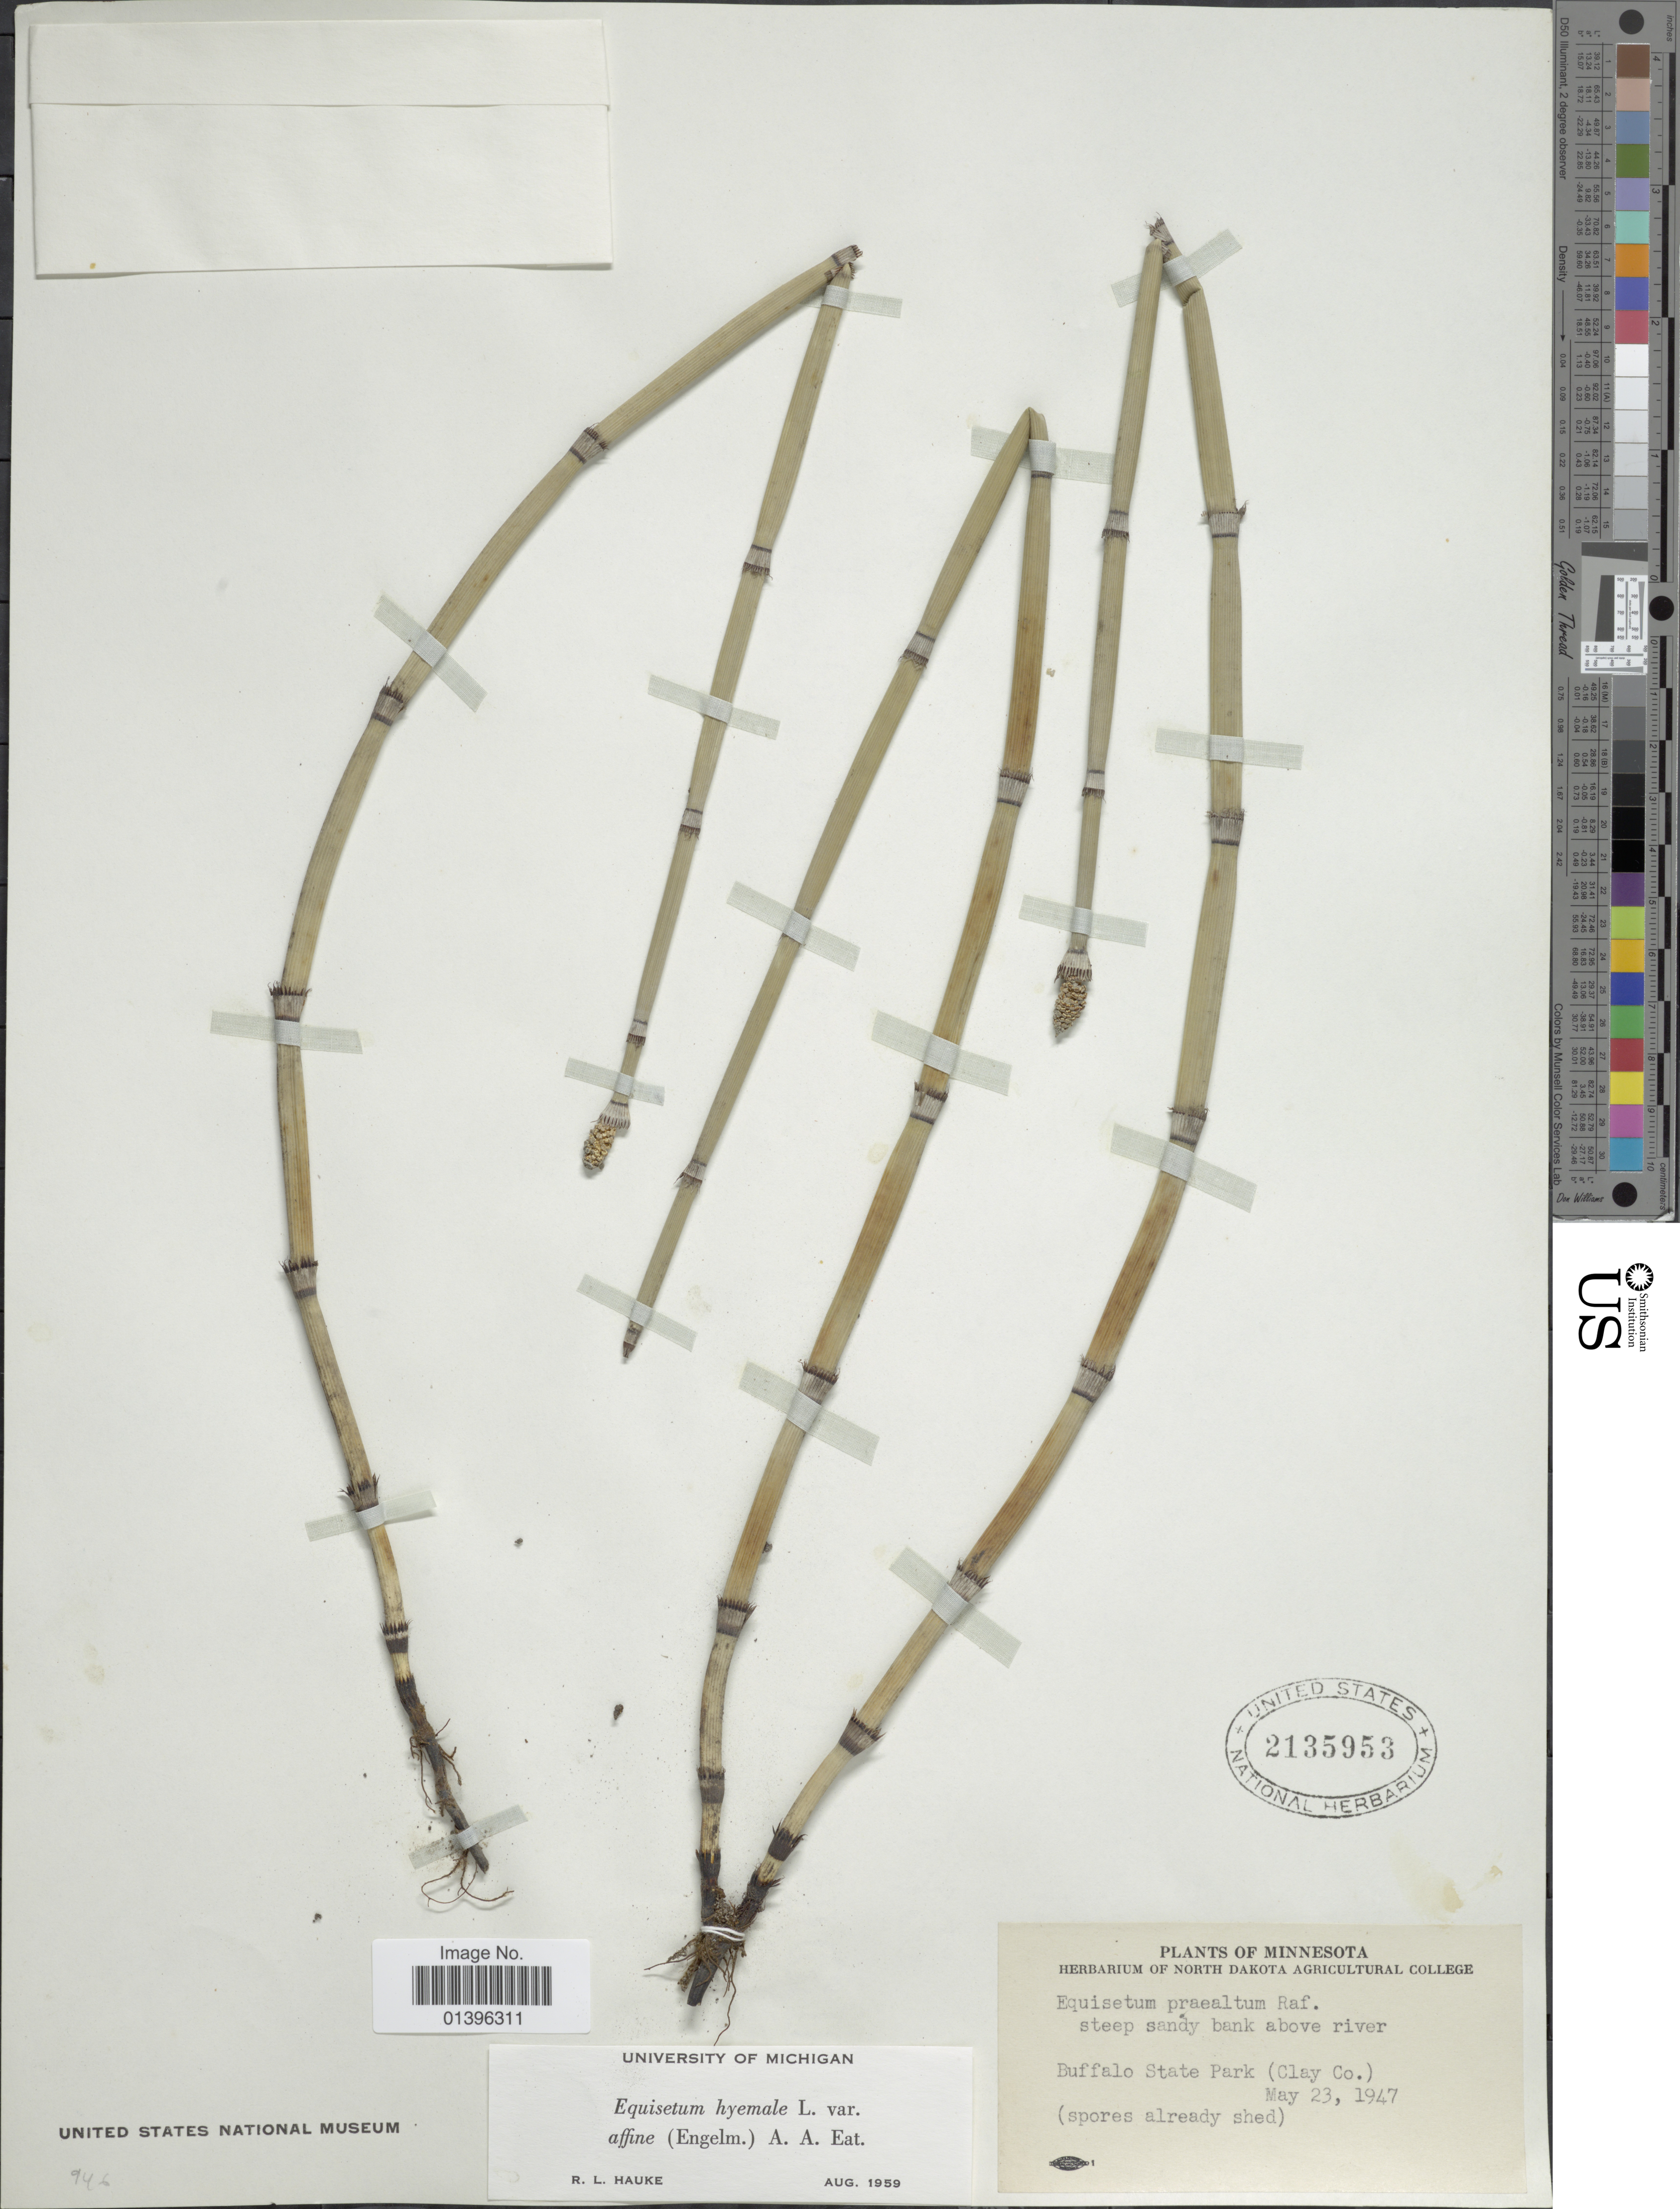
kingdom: Plantae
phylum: Tracheophyta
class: Polypodiopsida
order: Equisetales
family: Equisetaceae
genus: Equisetum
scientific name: Equisetum hyemale var. affine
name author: (Engelm.) A.A. Eaton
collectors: ex herb. North Dakota Agricultural College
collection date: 1947-05-23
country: United States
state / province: Minnesota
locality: Buffalo State Park (Clay Co.)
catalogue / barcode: US 2135953